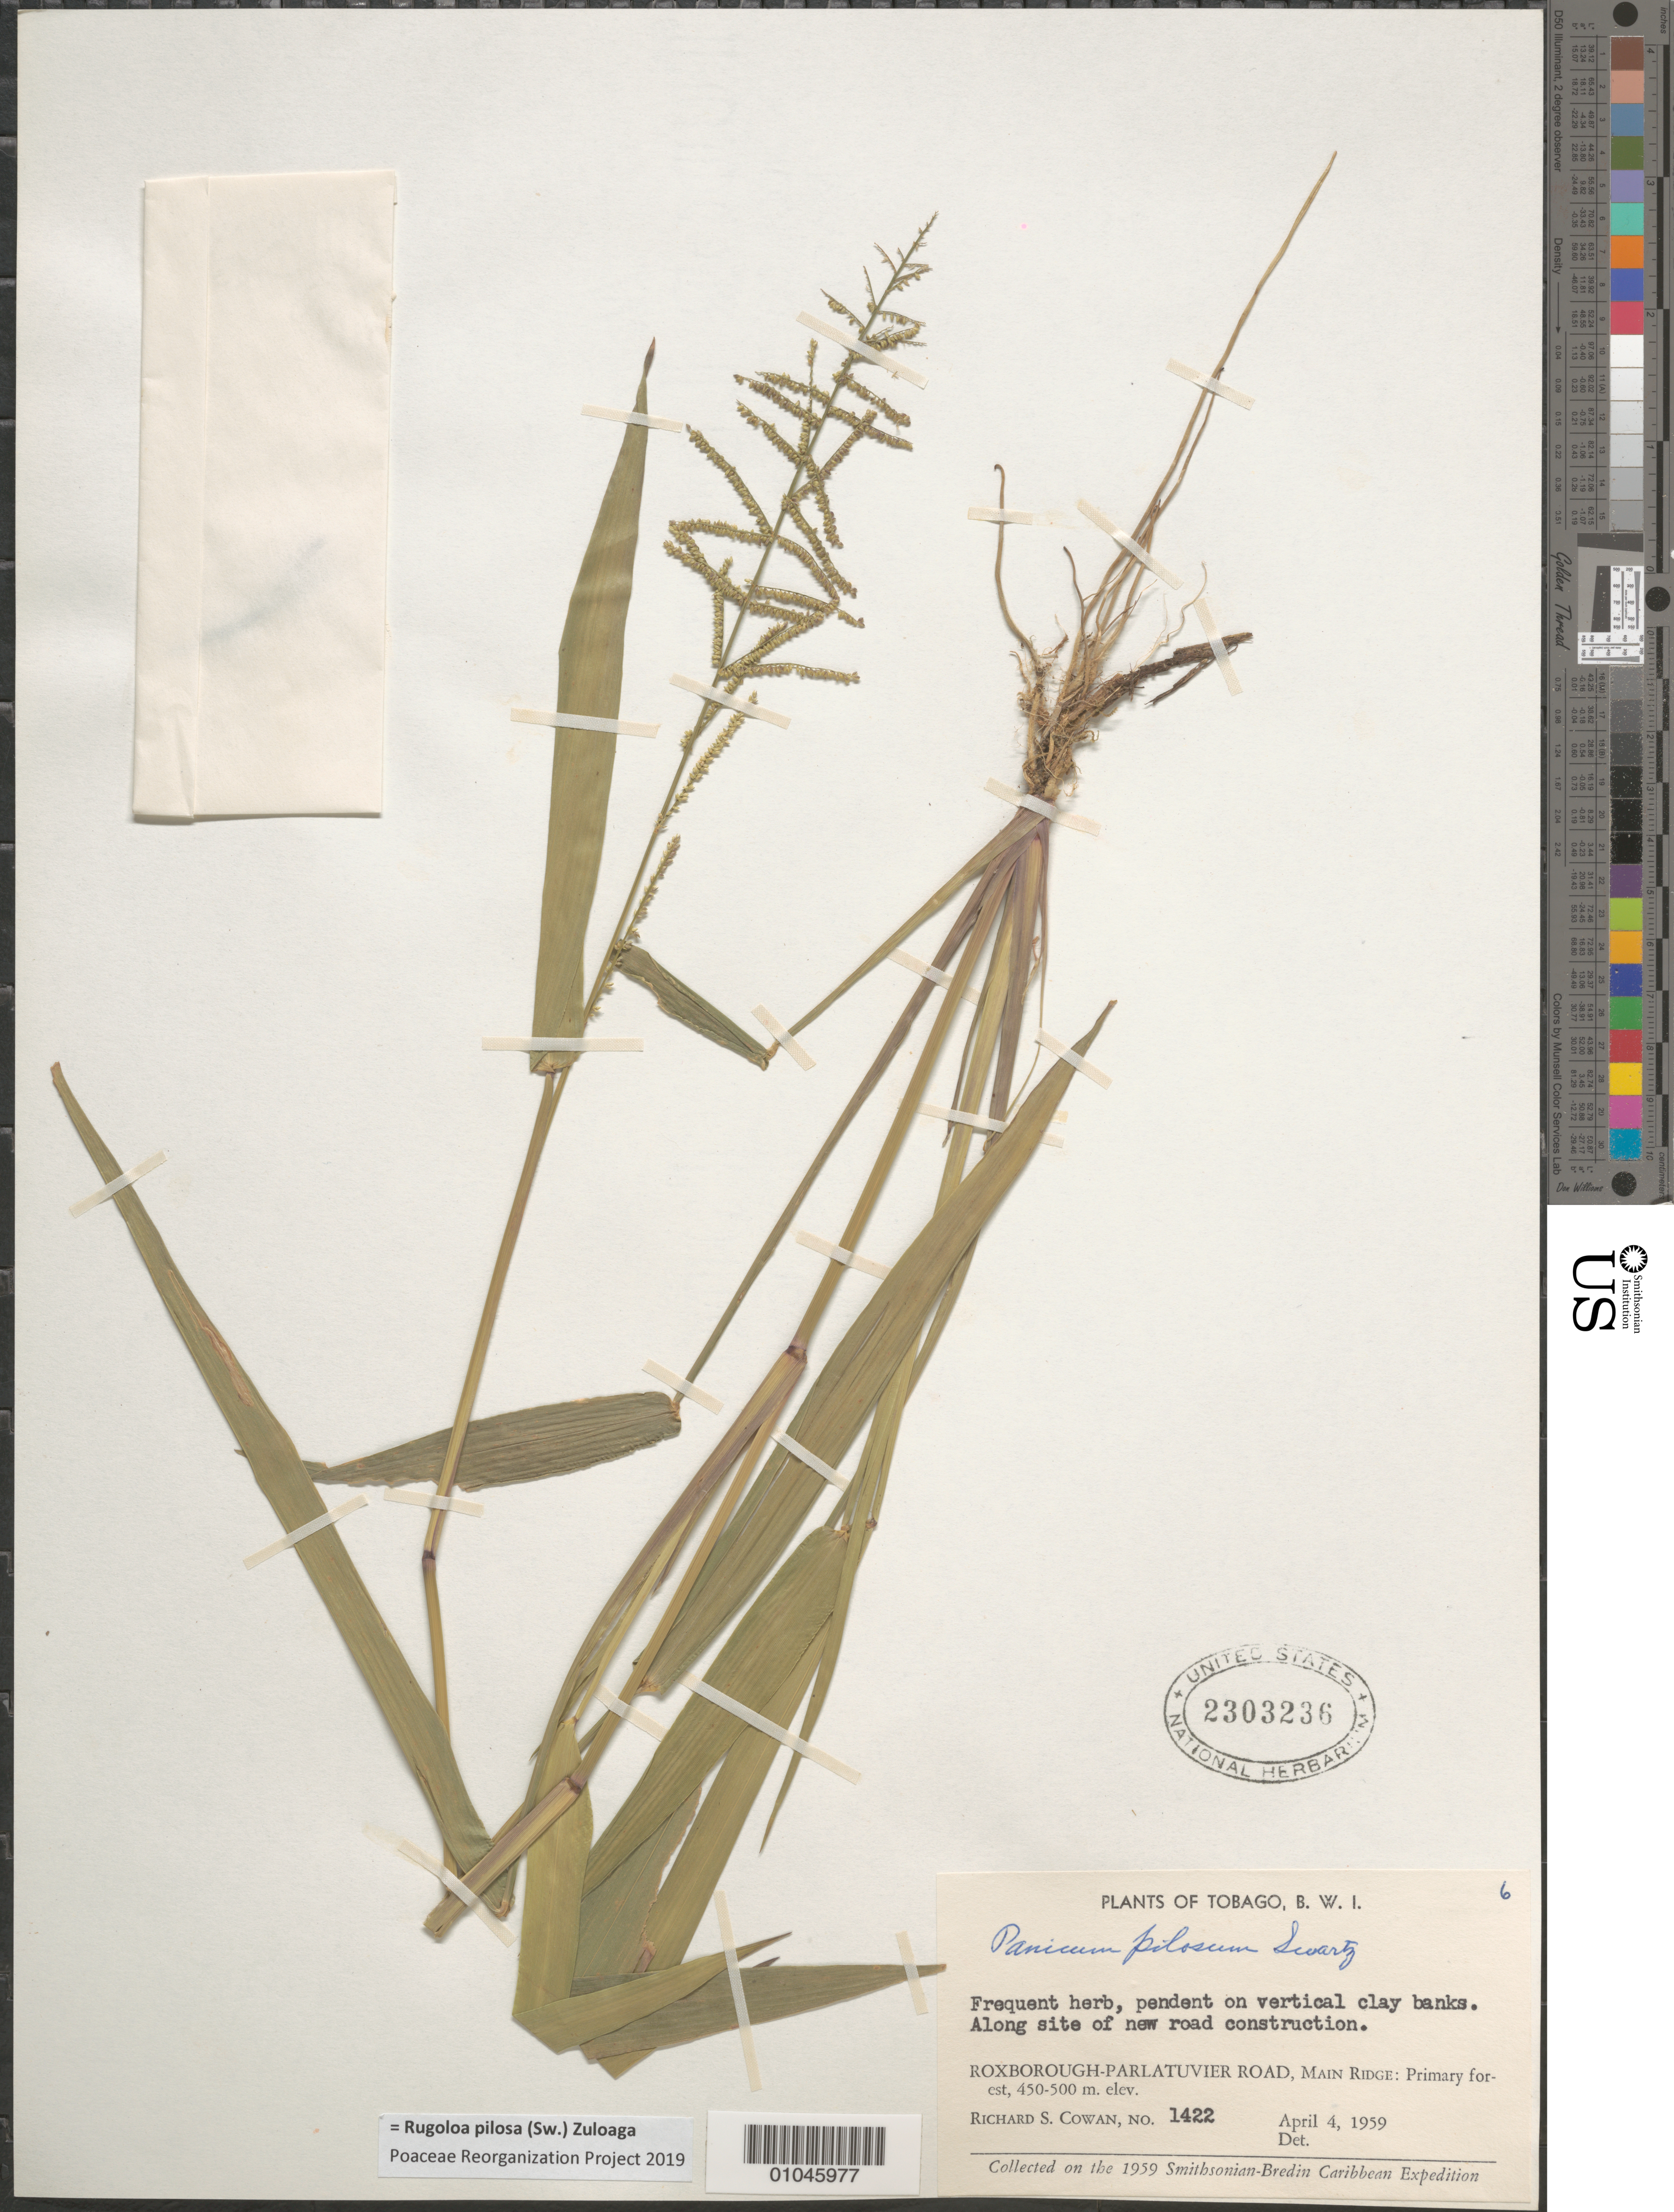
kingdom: Plantae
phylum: Tracheophyta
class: Liliopsida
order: Poales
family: Poaceae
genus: Panicum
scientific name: Panicum pilosum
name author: Sw.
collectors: R. S. Cowan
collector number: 1422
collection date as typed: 04 Apr 1959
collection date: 1959-04-04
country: Trinidad and Tobago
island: Tobago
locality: Roxborough-parlatuvier road, main ridge: primary forest. Along site of new road construction. Frequent herb pendent on vertical clay banks.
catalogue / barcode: US 2303236